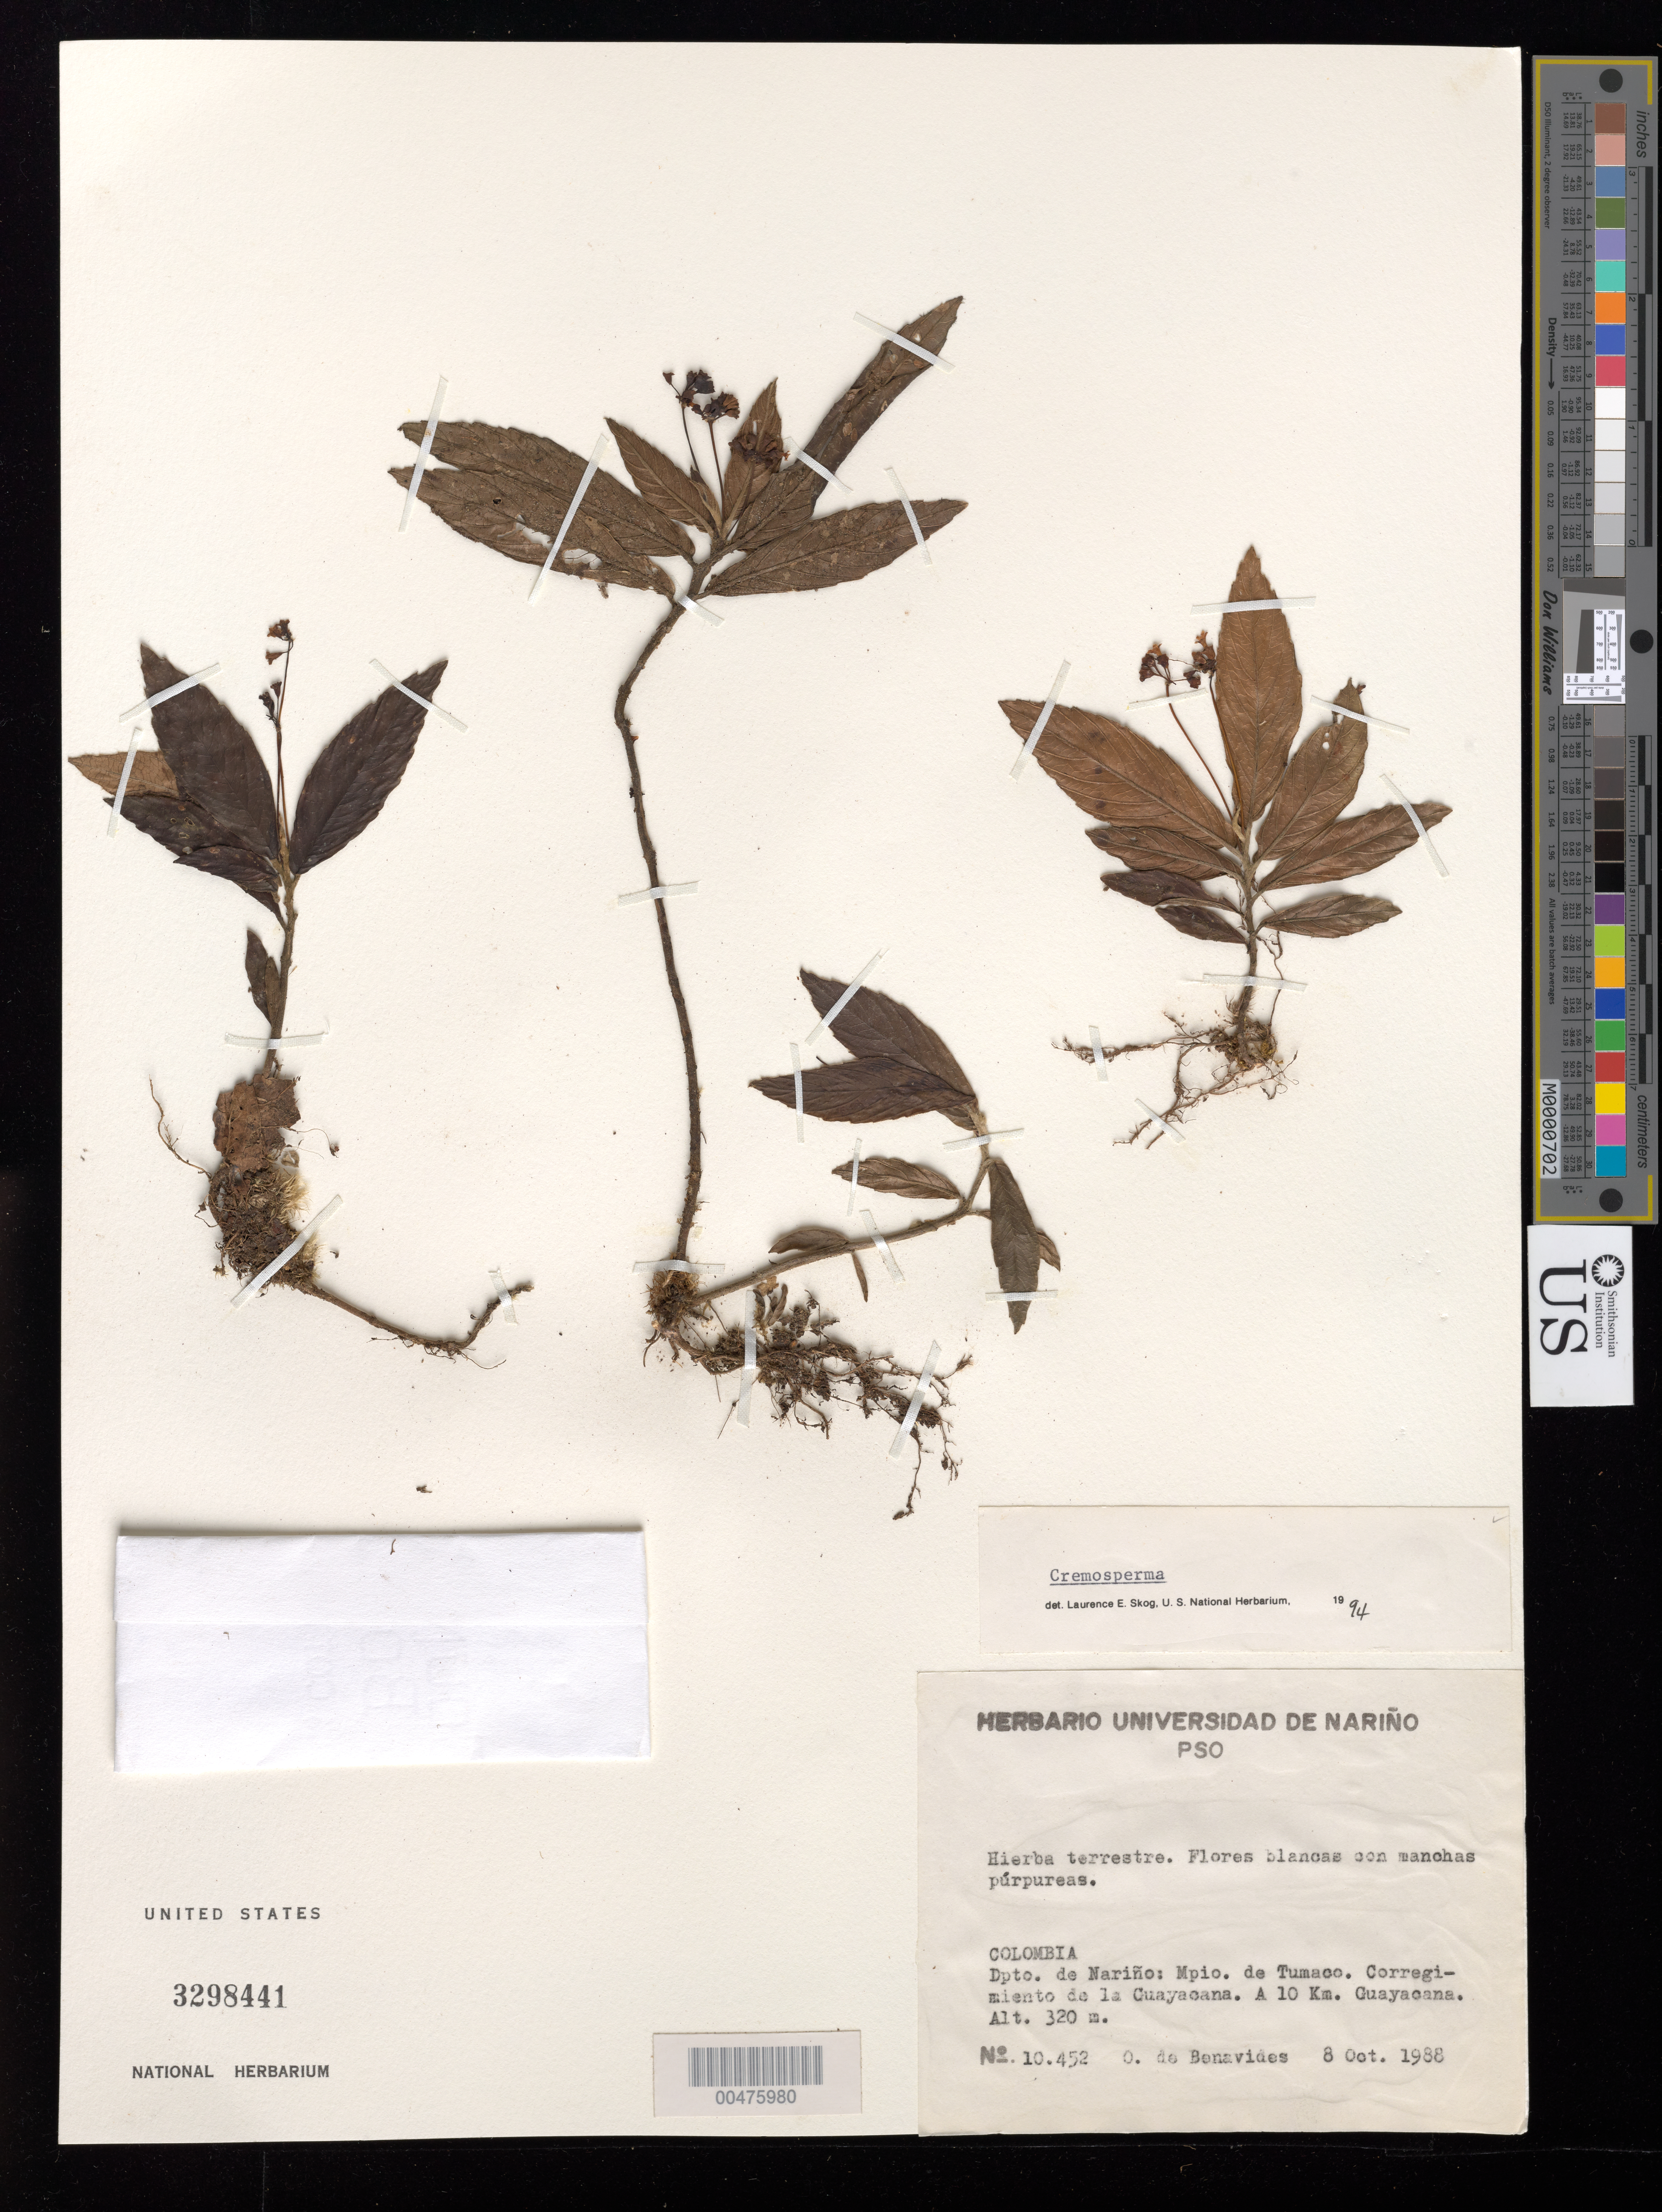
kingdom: Plantae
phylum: Tracheophyta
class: Magnoliopsida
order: Lamiales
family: Gesneriaceae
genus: Cremosperma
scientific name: Cremosperma sp.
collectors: Olga S. de Benavides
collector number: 10452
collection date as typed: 08 Oct 1988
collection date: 1988-10-08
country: Colombia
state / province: Nariño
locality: Tumaco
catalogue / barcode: US 3298441